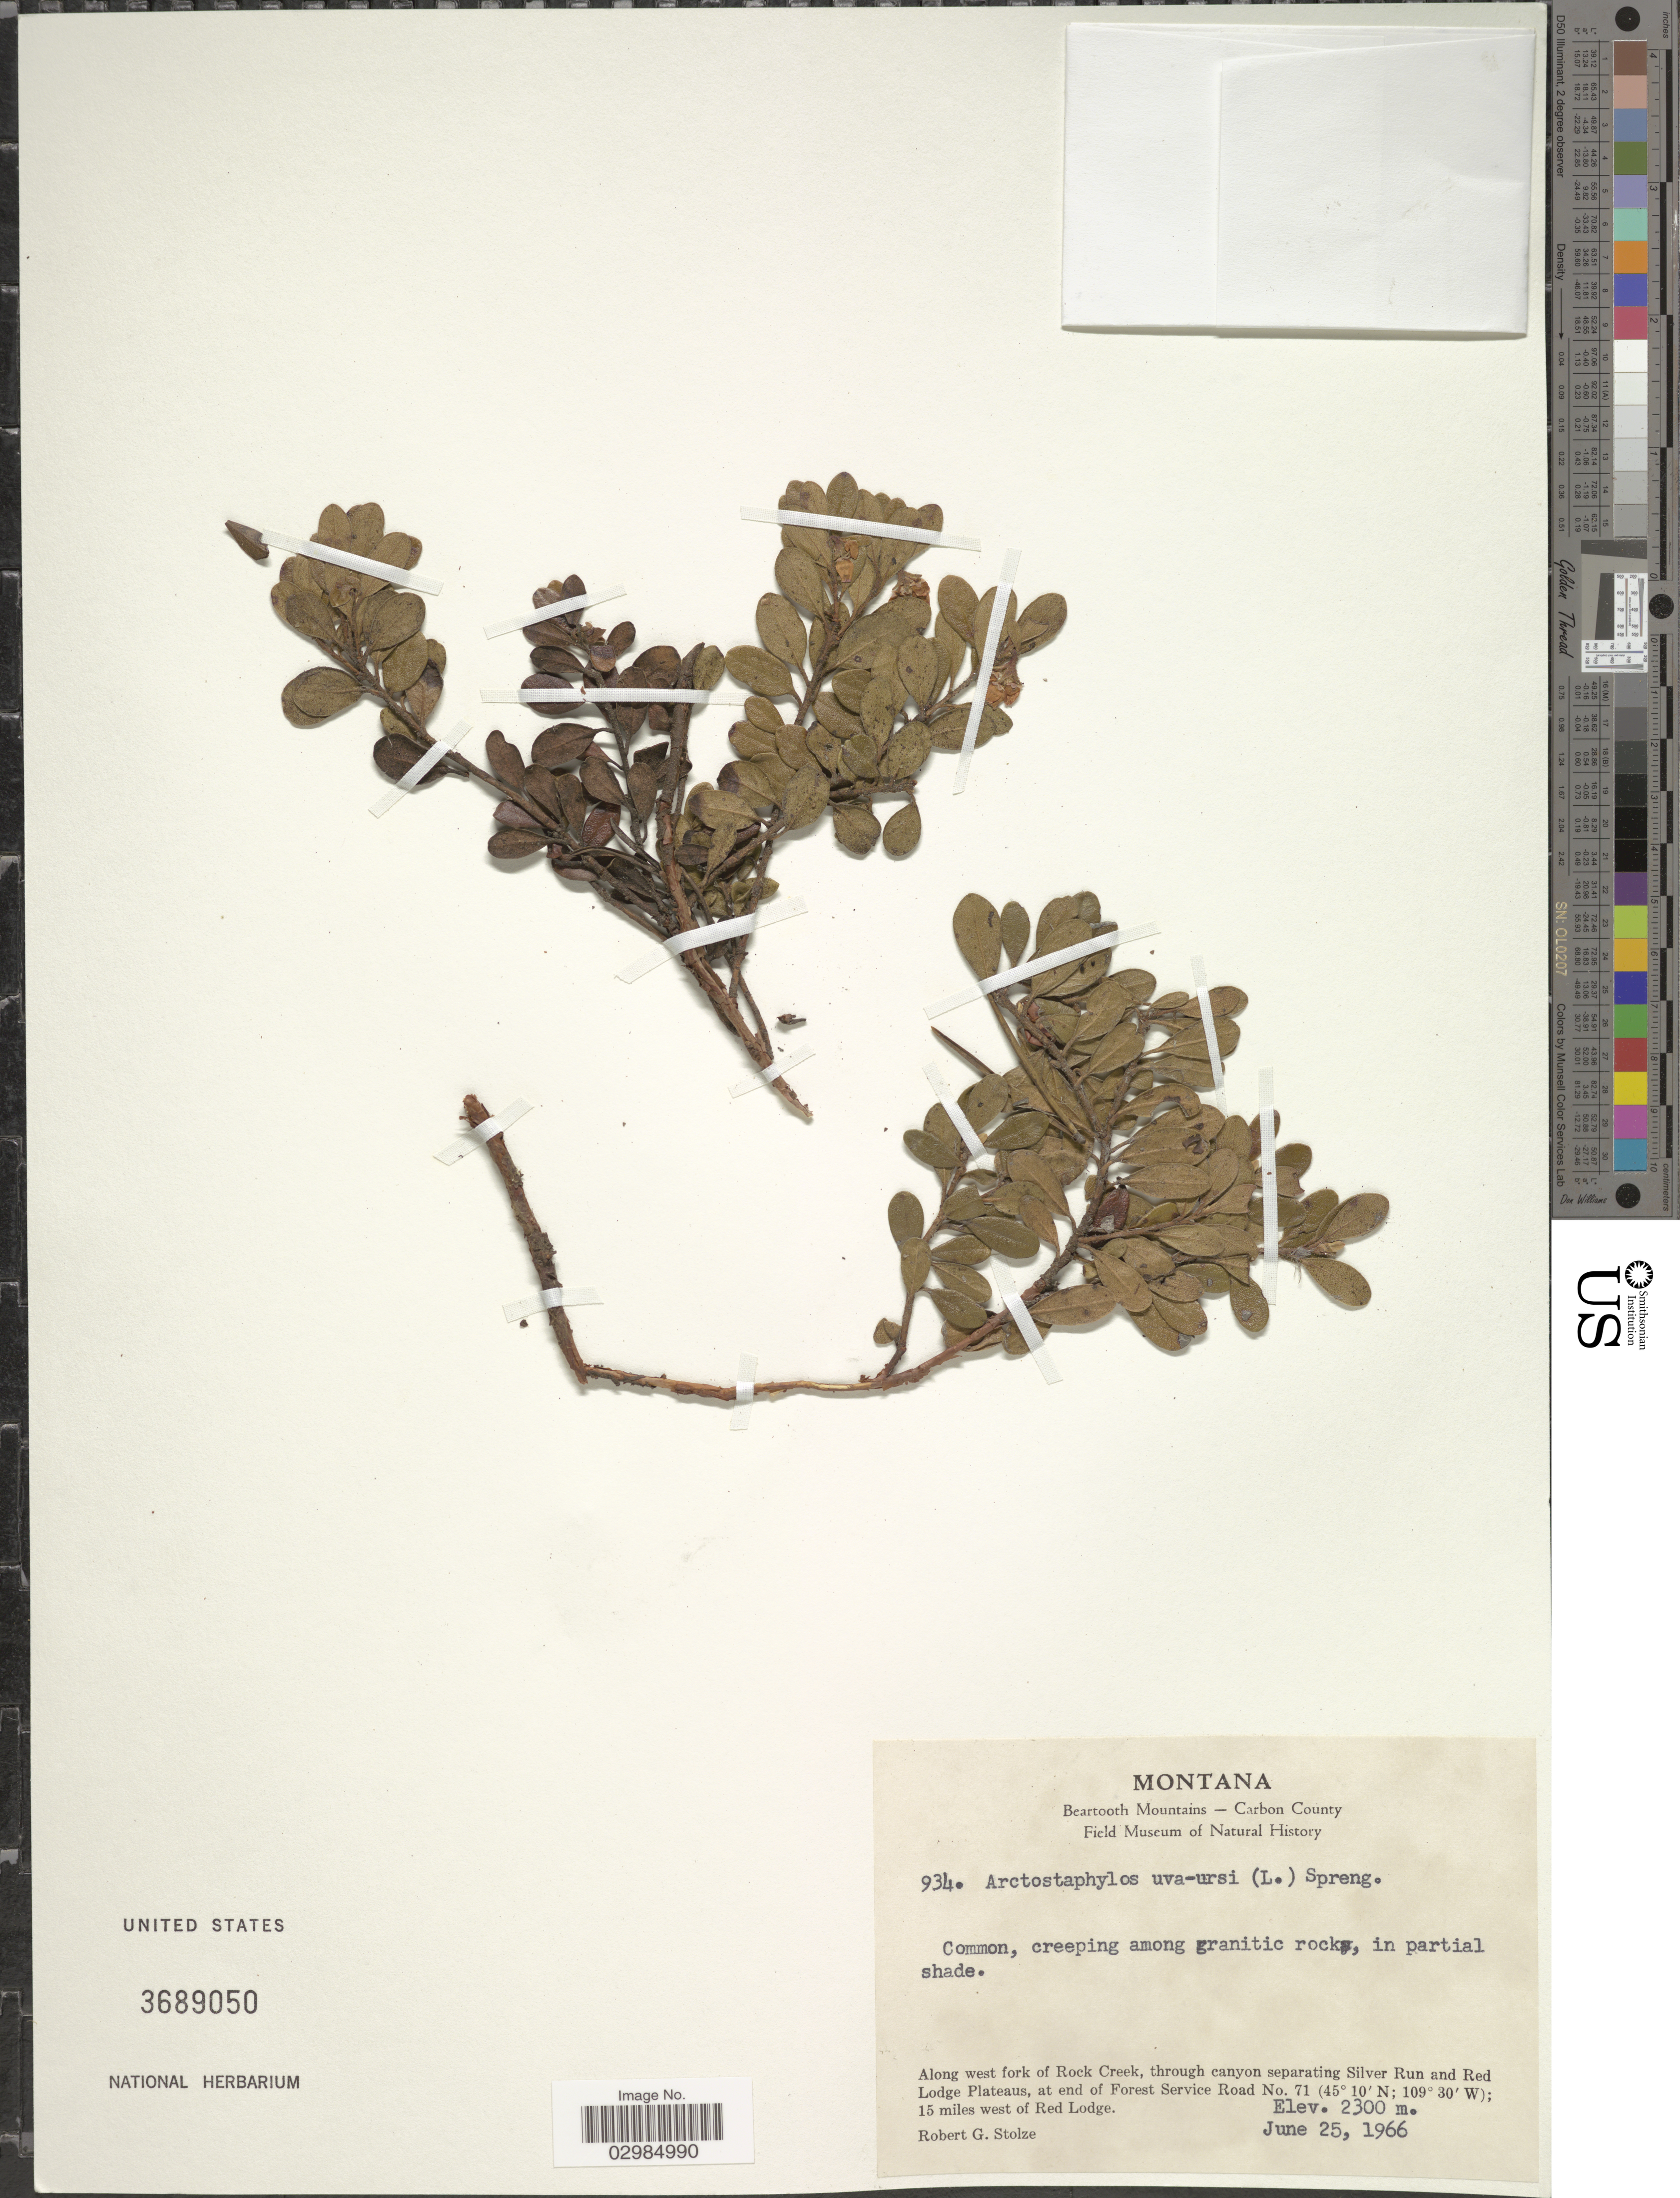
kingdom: Plantae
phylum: Tracheophyta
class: Magnoliopsida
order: Ericales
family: Ericaceae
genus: Arctostaphylos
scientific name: Arctostaphylos uva-ursi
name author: (L.) Spreng.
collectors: R. G. Stolze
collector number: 934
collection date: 1966-06-25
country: United States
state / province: Montana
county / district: Carbon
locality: Beartooth Mountains, Along west fork of Rock Creek, through canyon separating Silver Run and Red Lodge Plateaus, at end of Forest Reserve Road No. 71; 15 miles west of Red Lodge.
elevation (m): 2300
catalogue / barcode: US 3689050